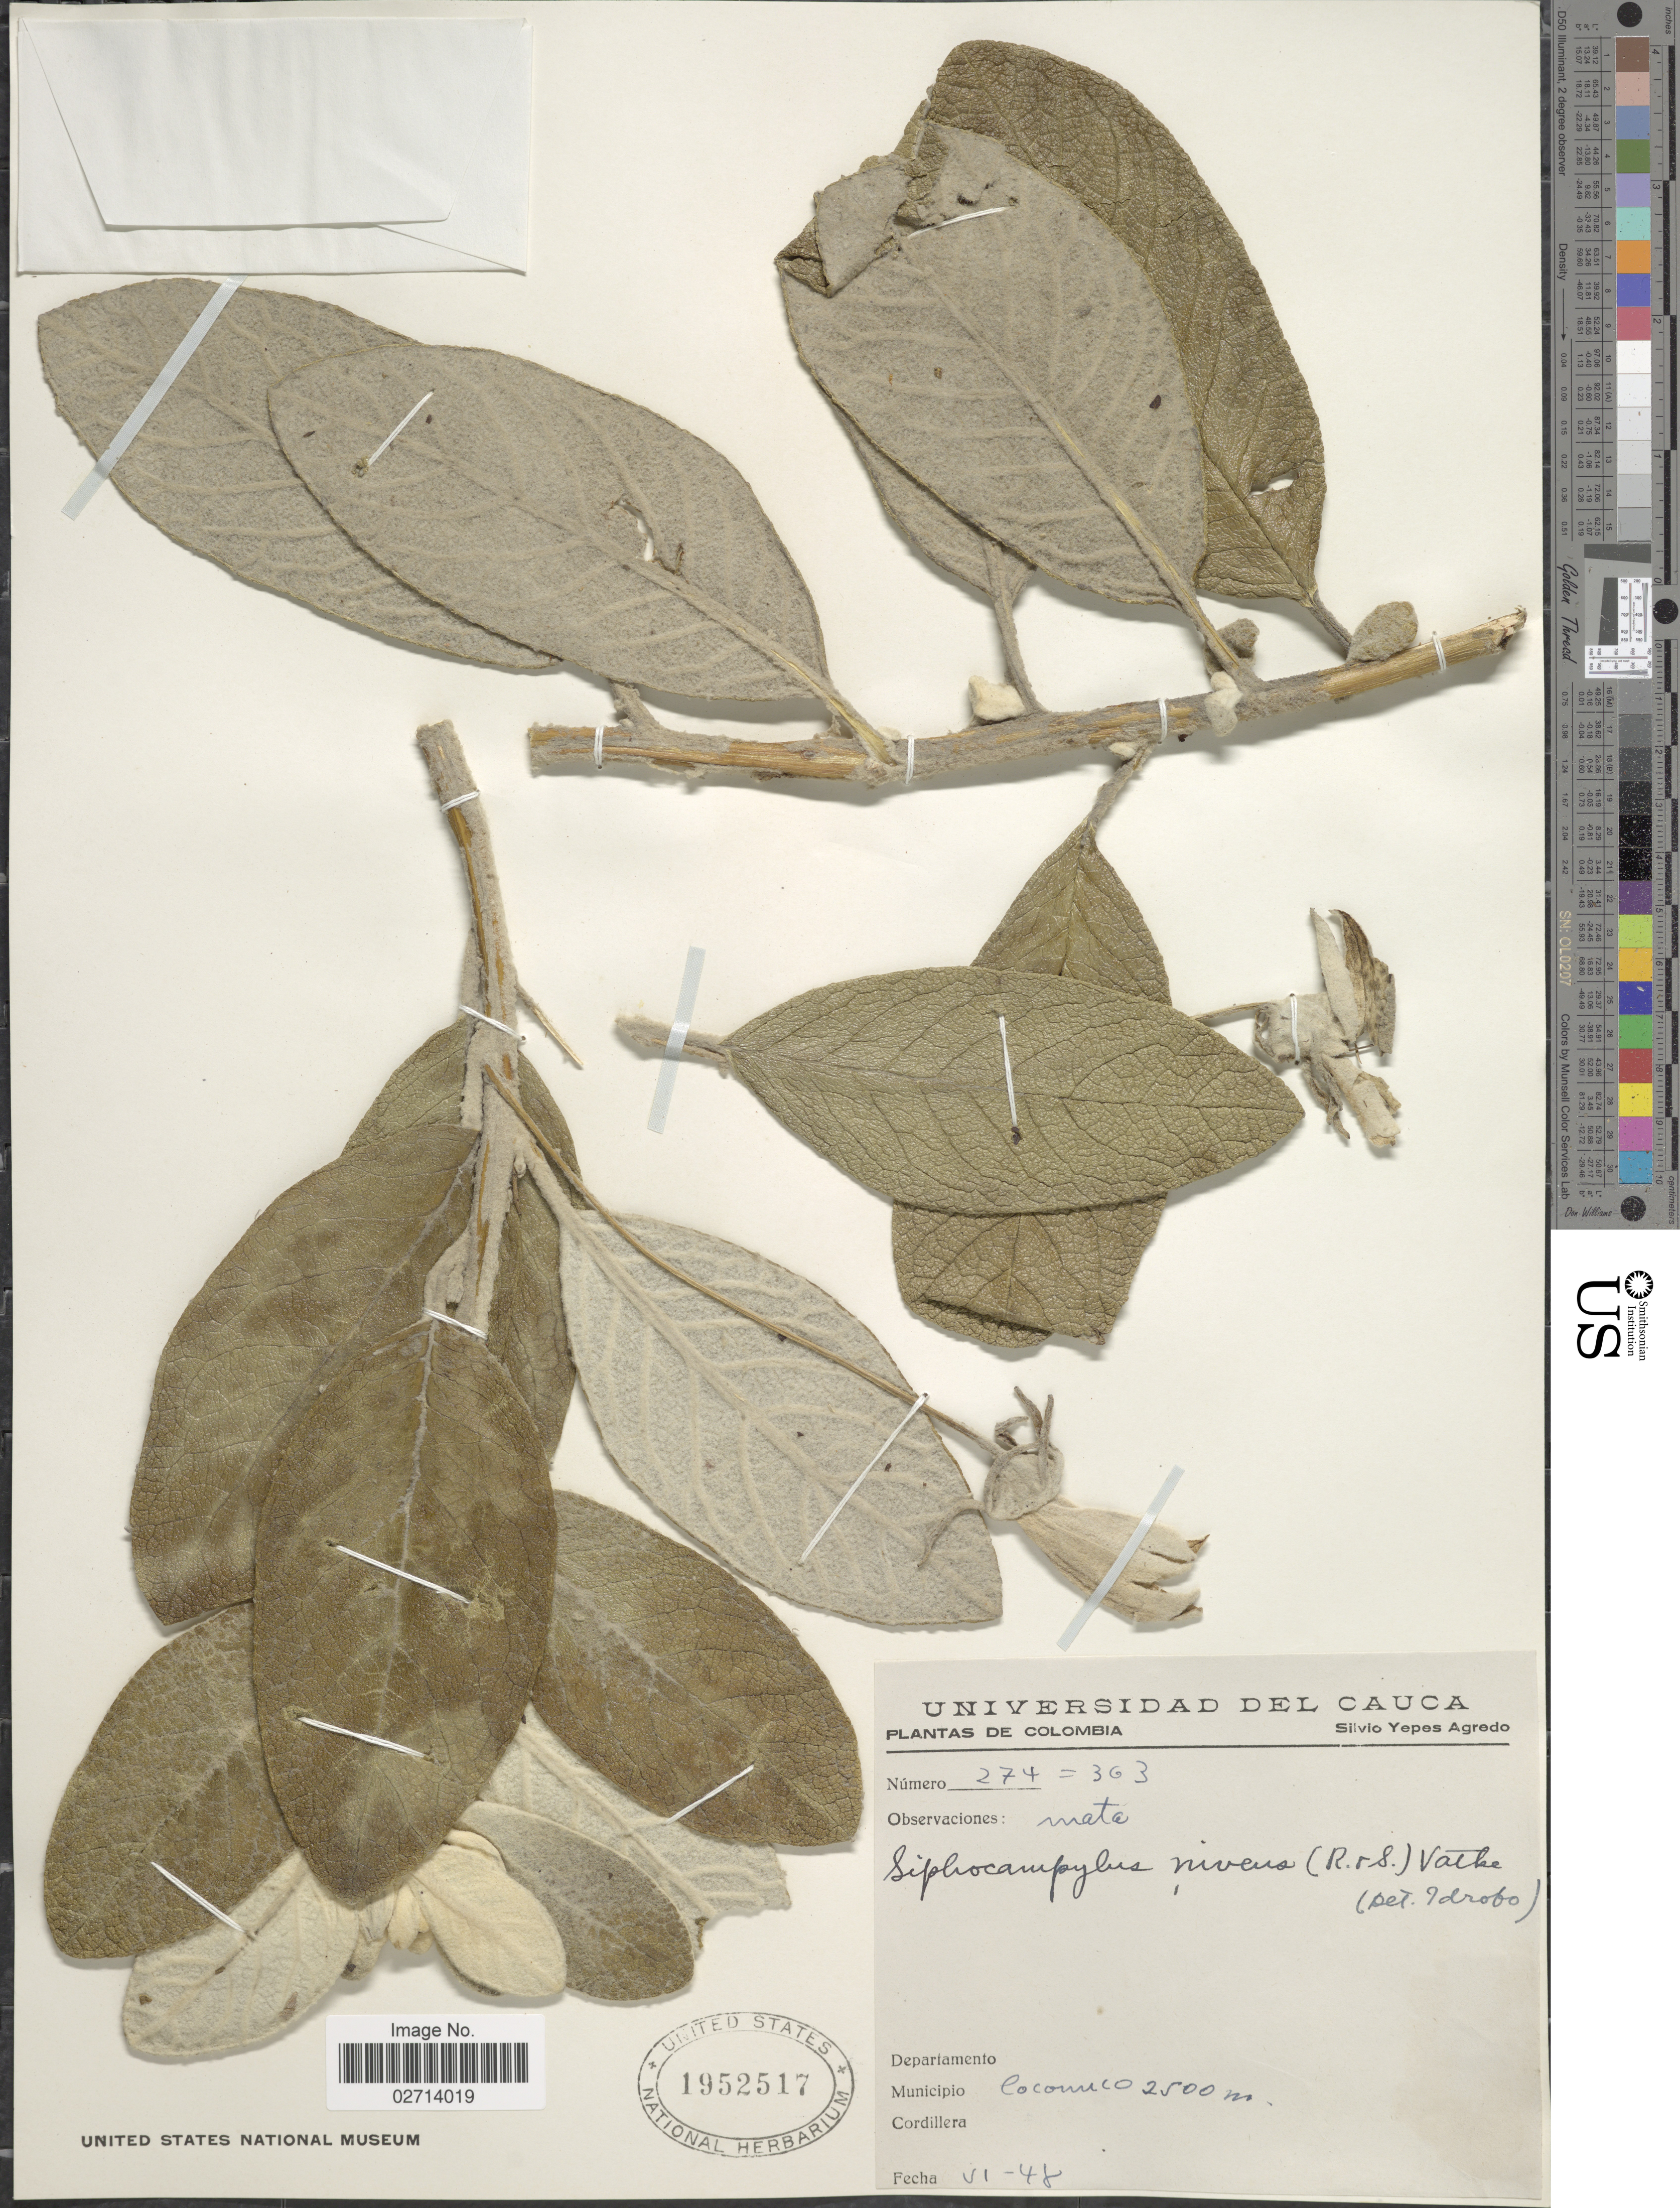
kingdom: Plantae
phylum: Tracheophyta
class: Magnoliopsida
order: Asterales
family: Campanulaceae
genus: Siphocampylus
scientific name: Siphocampylus niveus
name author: (Willd. ex Schult.) Vatke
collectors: S. Yepes-Agredo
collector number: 274/363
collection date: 1948-06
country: Colombia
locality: Coconuco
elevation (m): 2500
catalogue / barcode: US 1952517